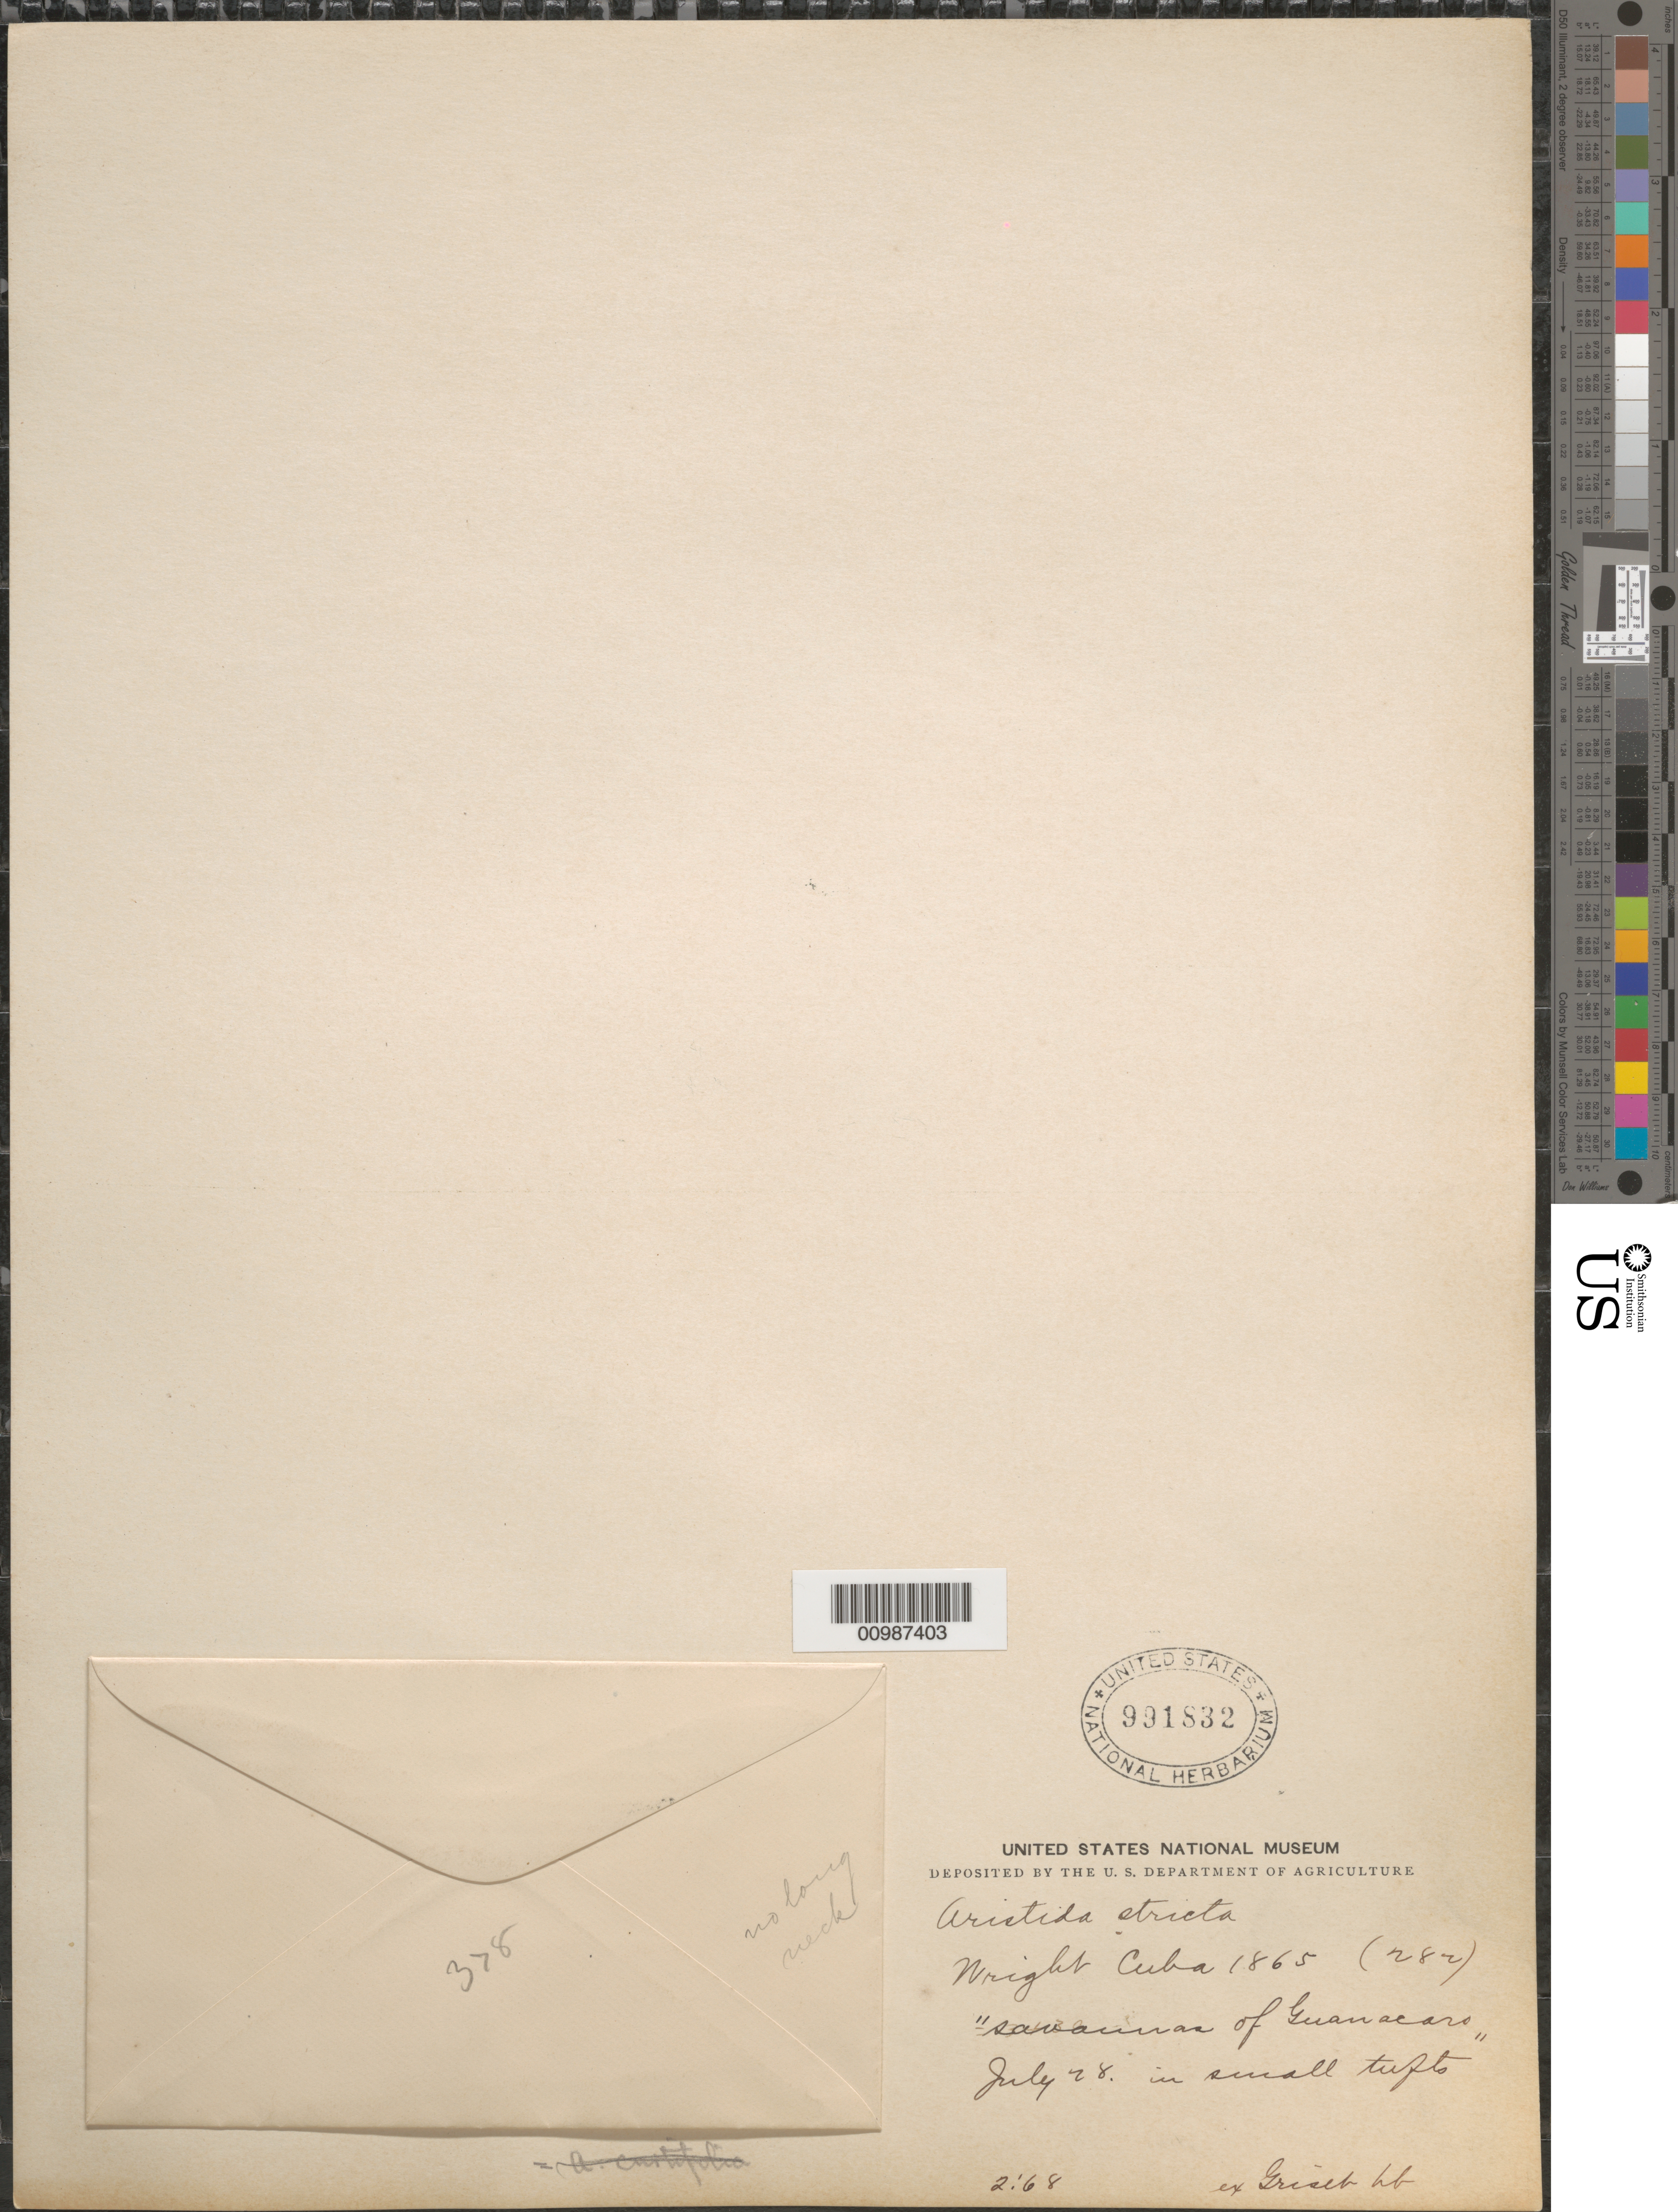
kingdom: Plantae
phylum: Tracheophyta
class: Liliopsida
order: Poales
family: Poaceae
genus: Aristida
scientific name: Aristida curtifolia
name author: Hitchc.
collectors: C. Wright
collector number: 282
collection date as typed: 1865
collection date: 1865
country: Cuba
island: Cuba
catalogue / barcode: US 991832